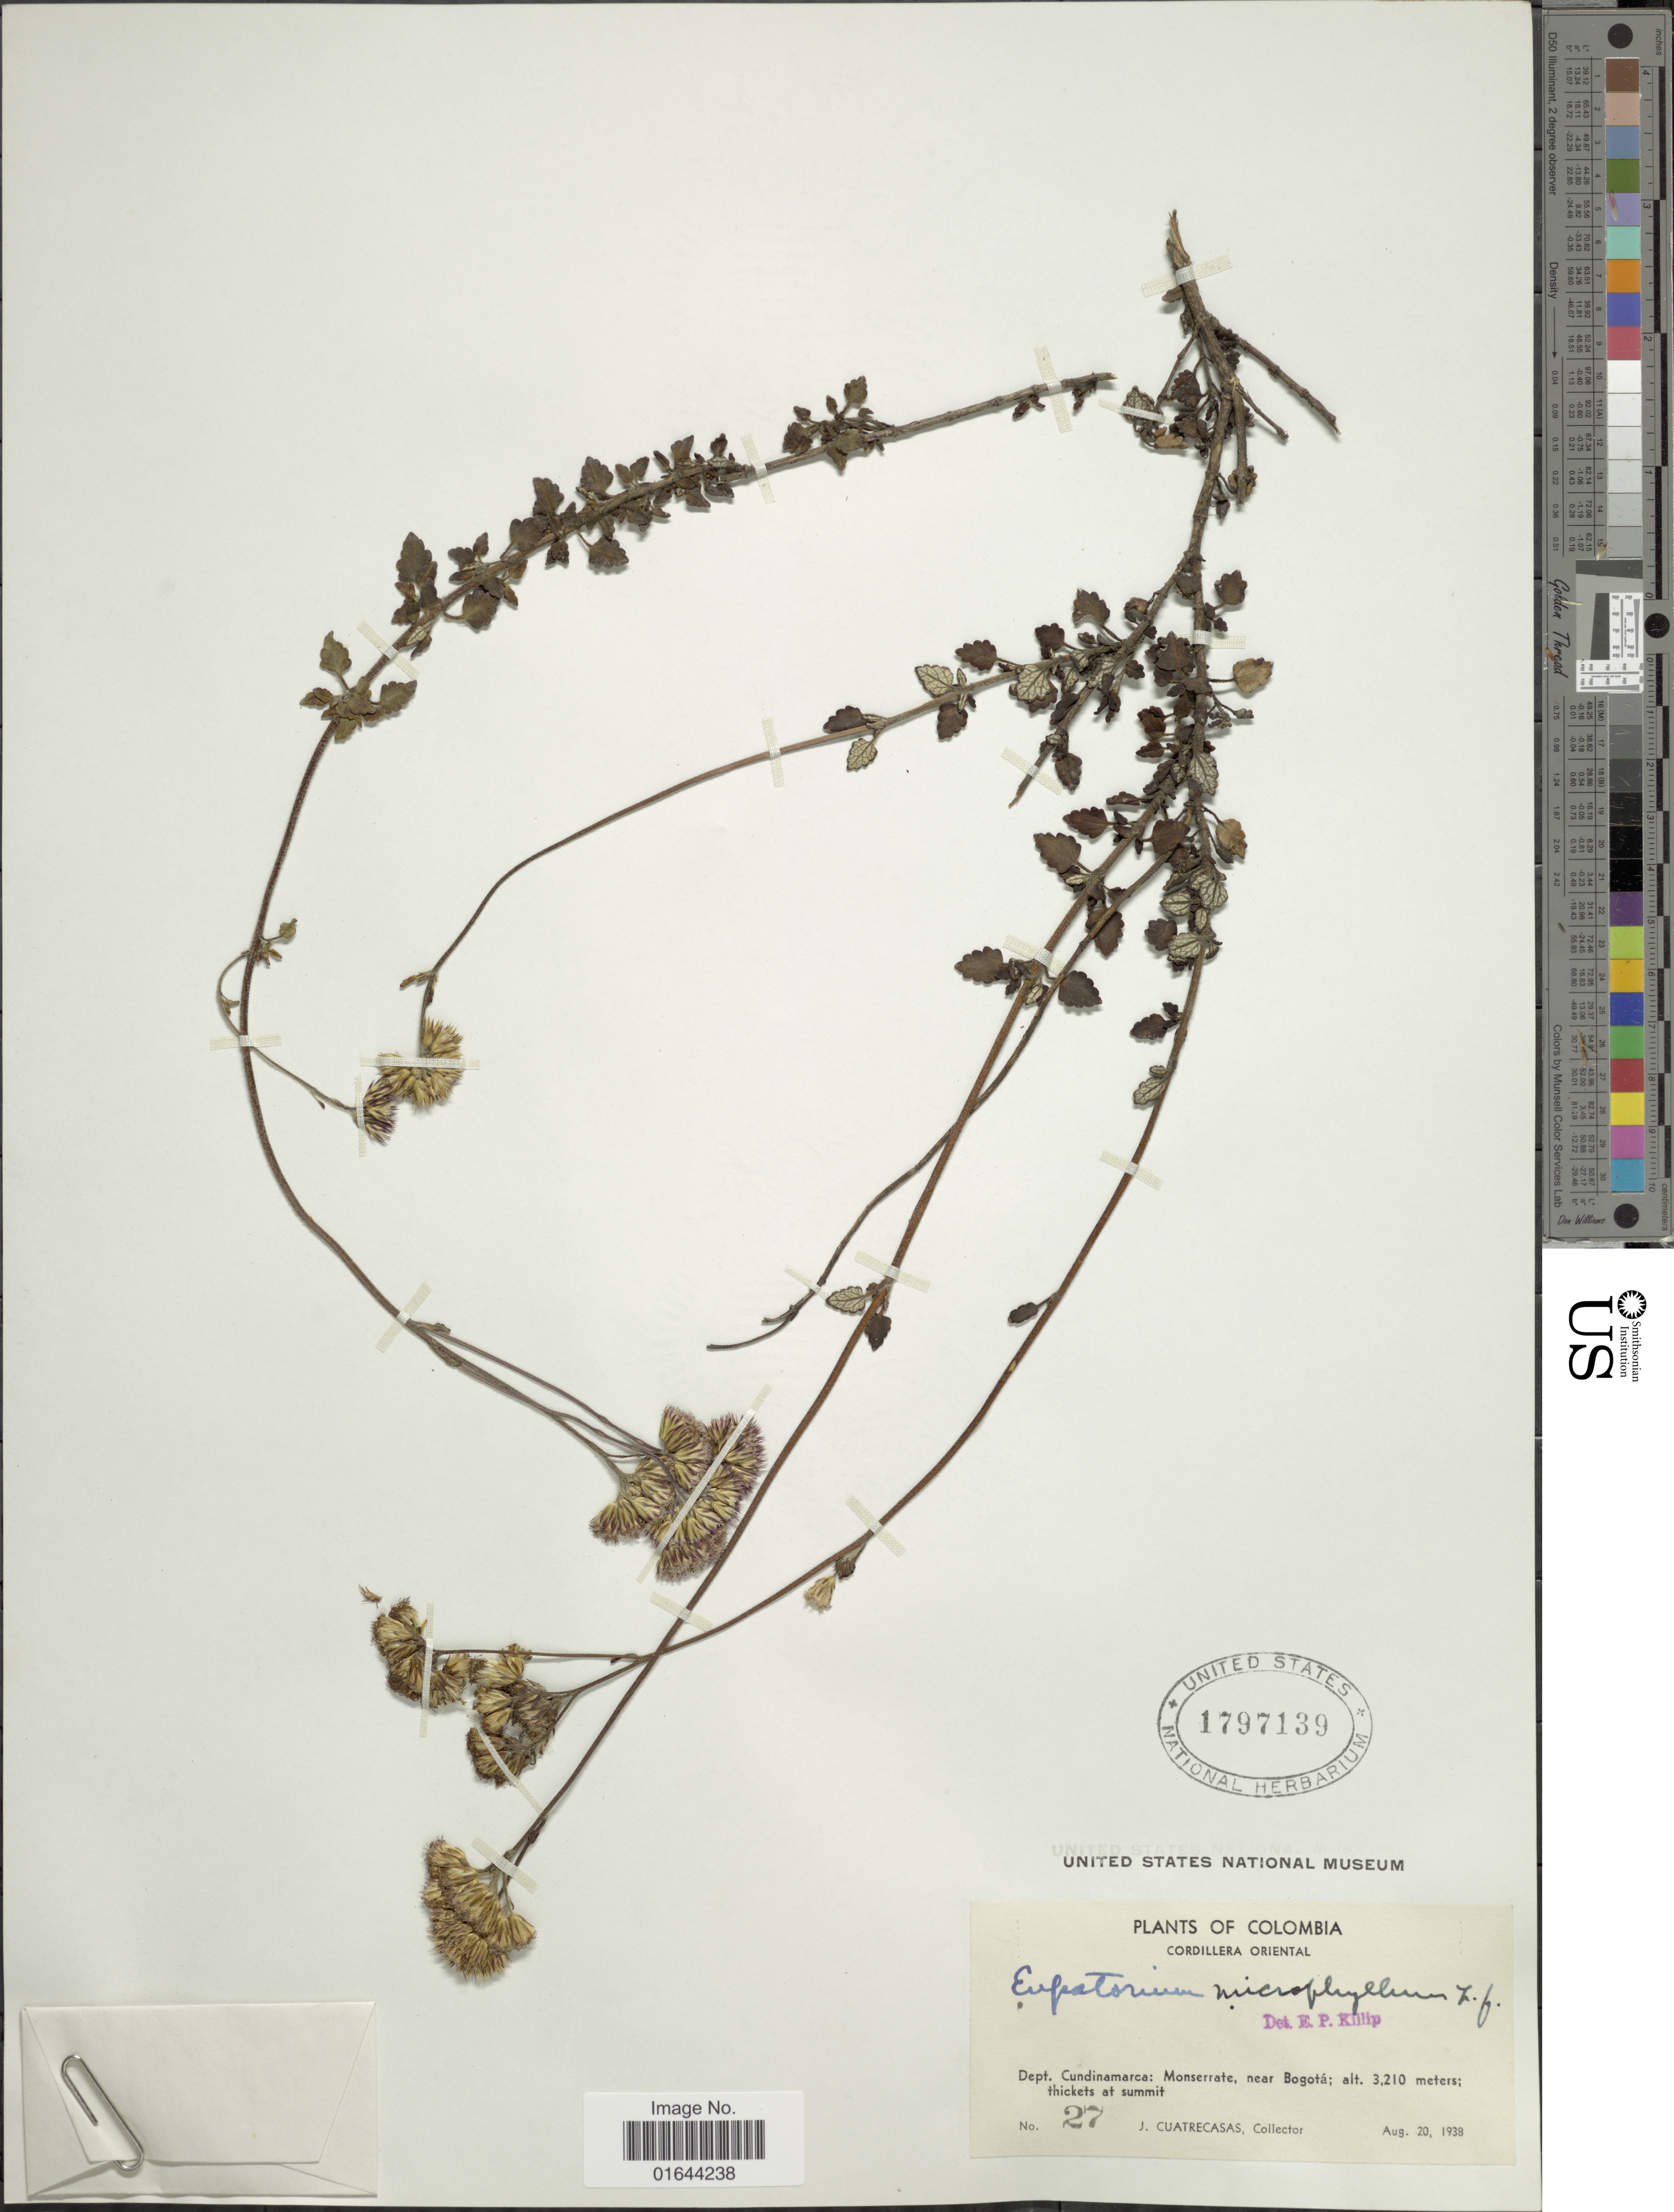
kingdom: Plantae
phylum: Tracheophyta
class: Magnoliopsida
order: Asterales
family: Asteraceae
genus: Lourteigia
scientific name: Lourteigia microphylla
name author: (L. f.) R.M. King & H. Rob.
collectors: J. Cuatrecasas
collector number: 27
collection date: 1938-08-20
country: Colombia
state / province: Cundinamarca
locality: Cordillera Oriental. Dept. Cundinamarca: Monserrate, near Bogota.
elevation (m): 3210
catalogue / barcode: US 1797139